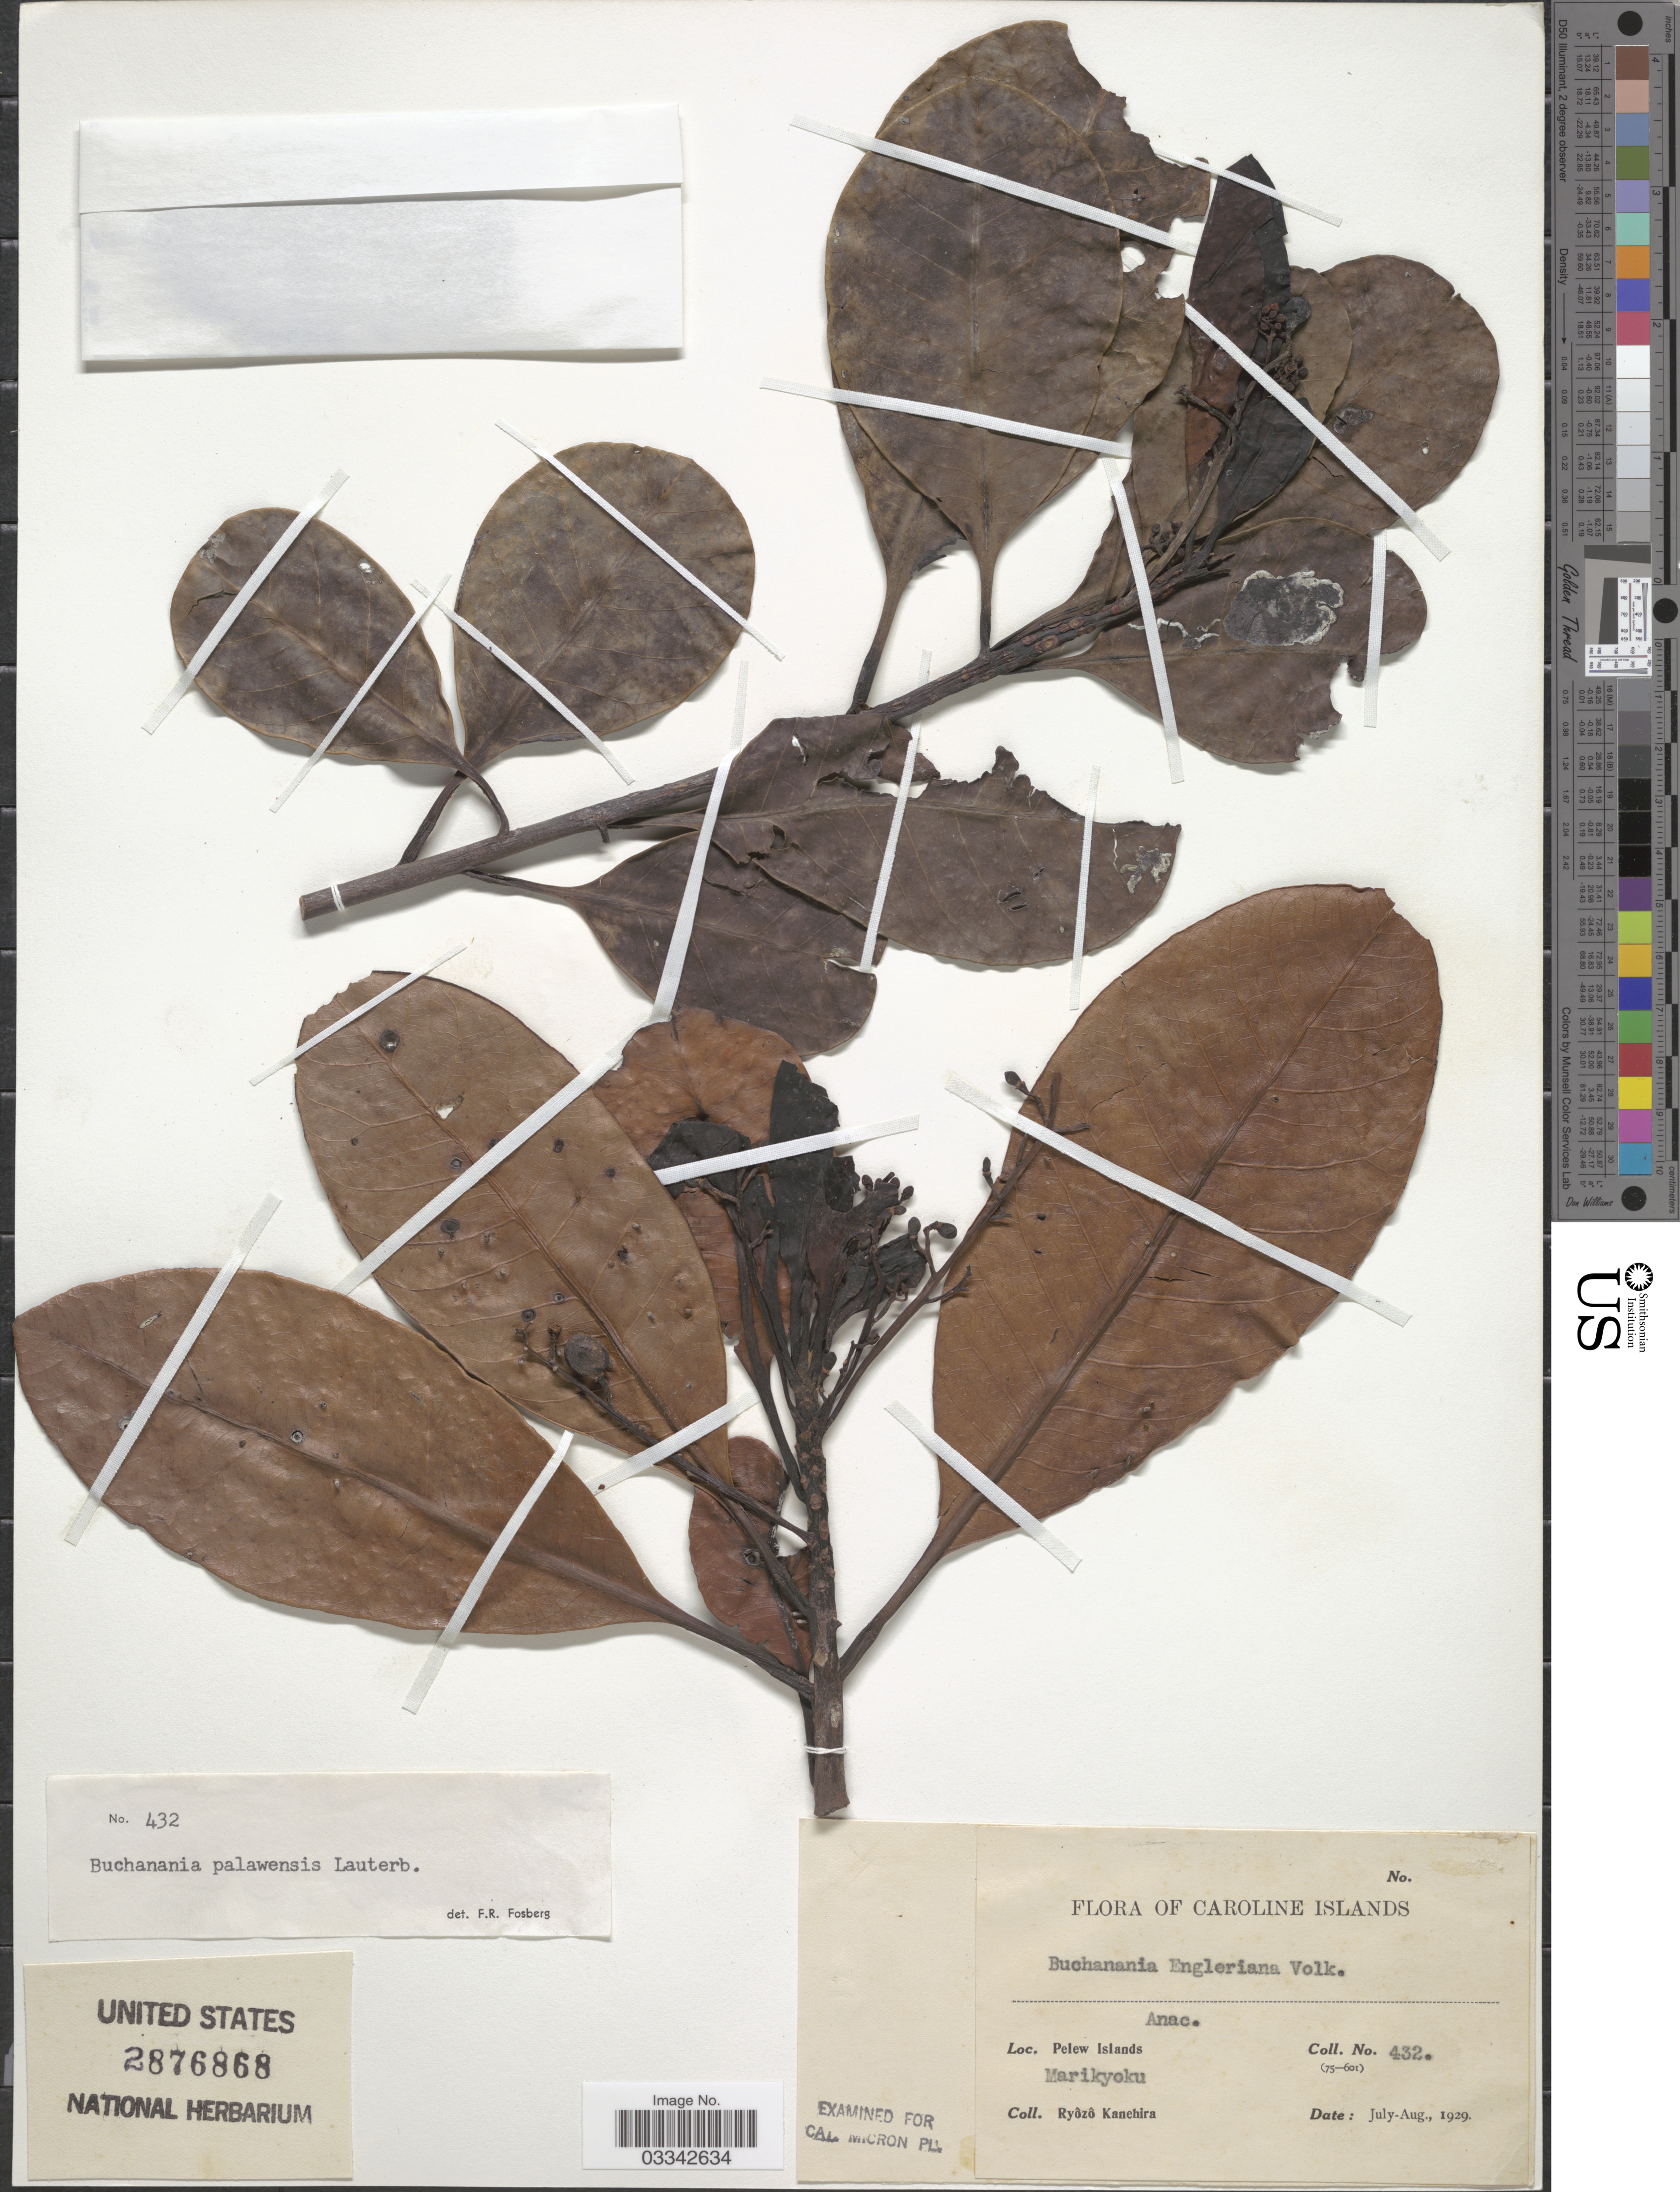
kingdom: Plantae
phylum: Tracheophyta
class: Magnoliopsida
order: Sapindales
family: Anacardiaceae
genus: Buchanania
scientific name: Buchanania palawensis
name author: Lauterb.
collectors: R. Kanehira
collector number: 432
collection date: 1929-07/1929-08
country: Palau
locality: Caroline Islands. Pelew Islands. Marikyoku.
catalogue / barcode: US 2876868